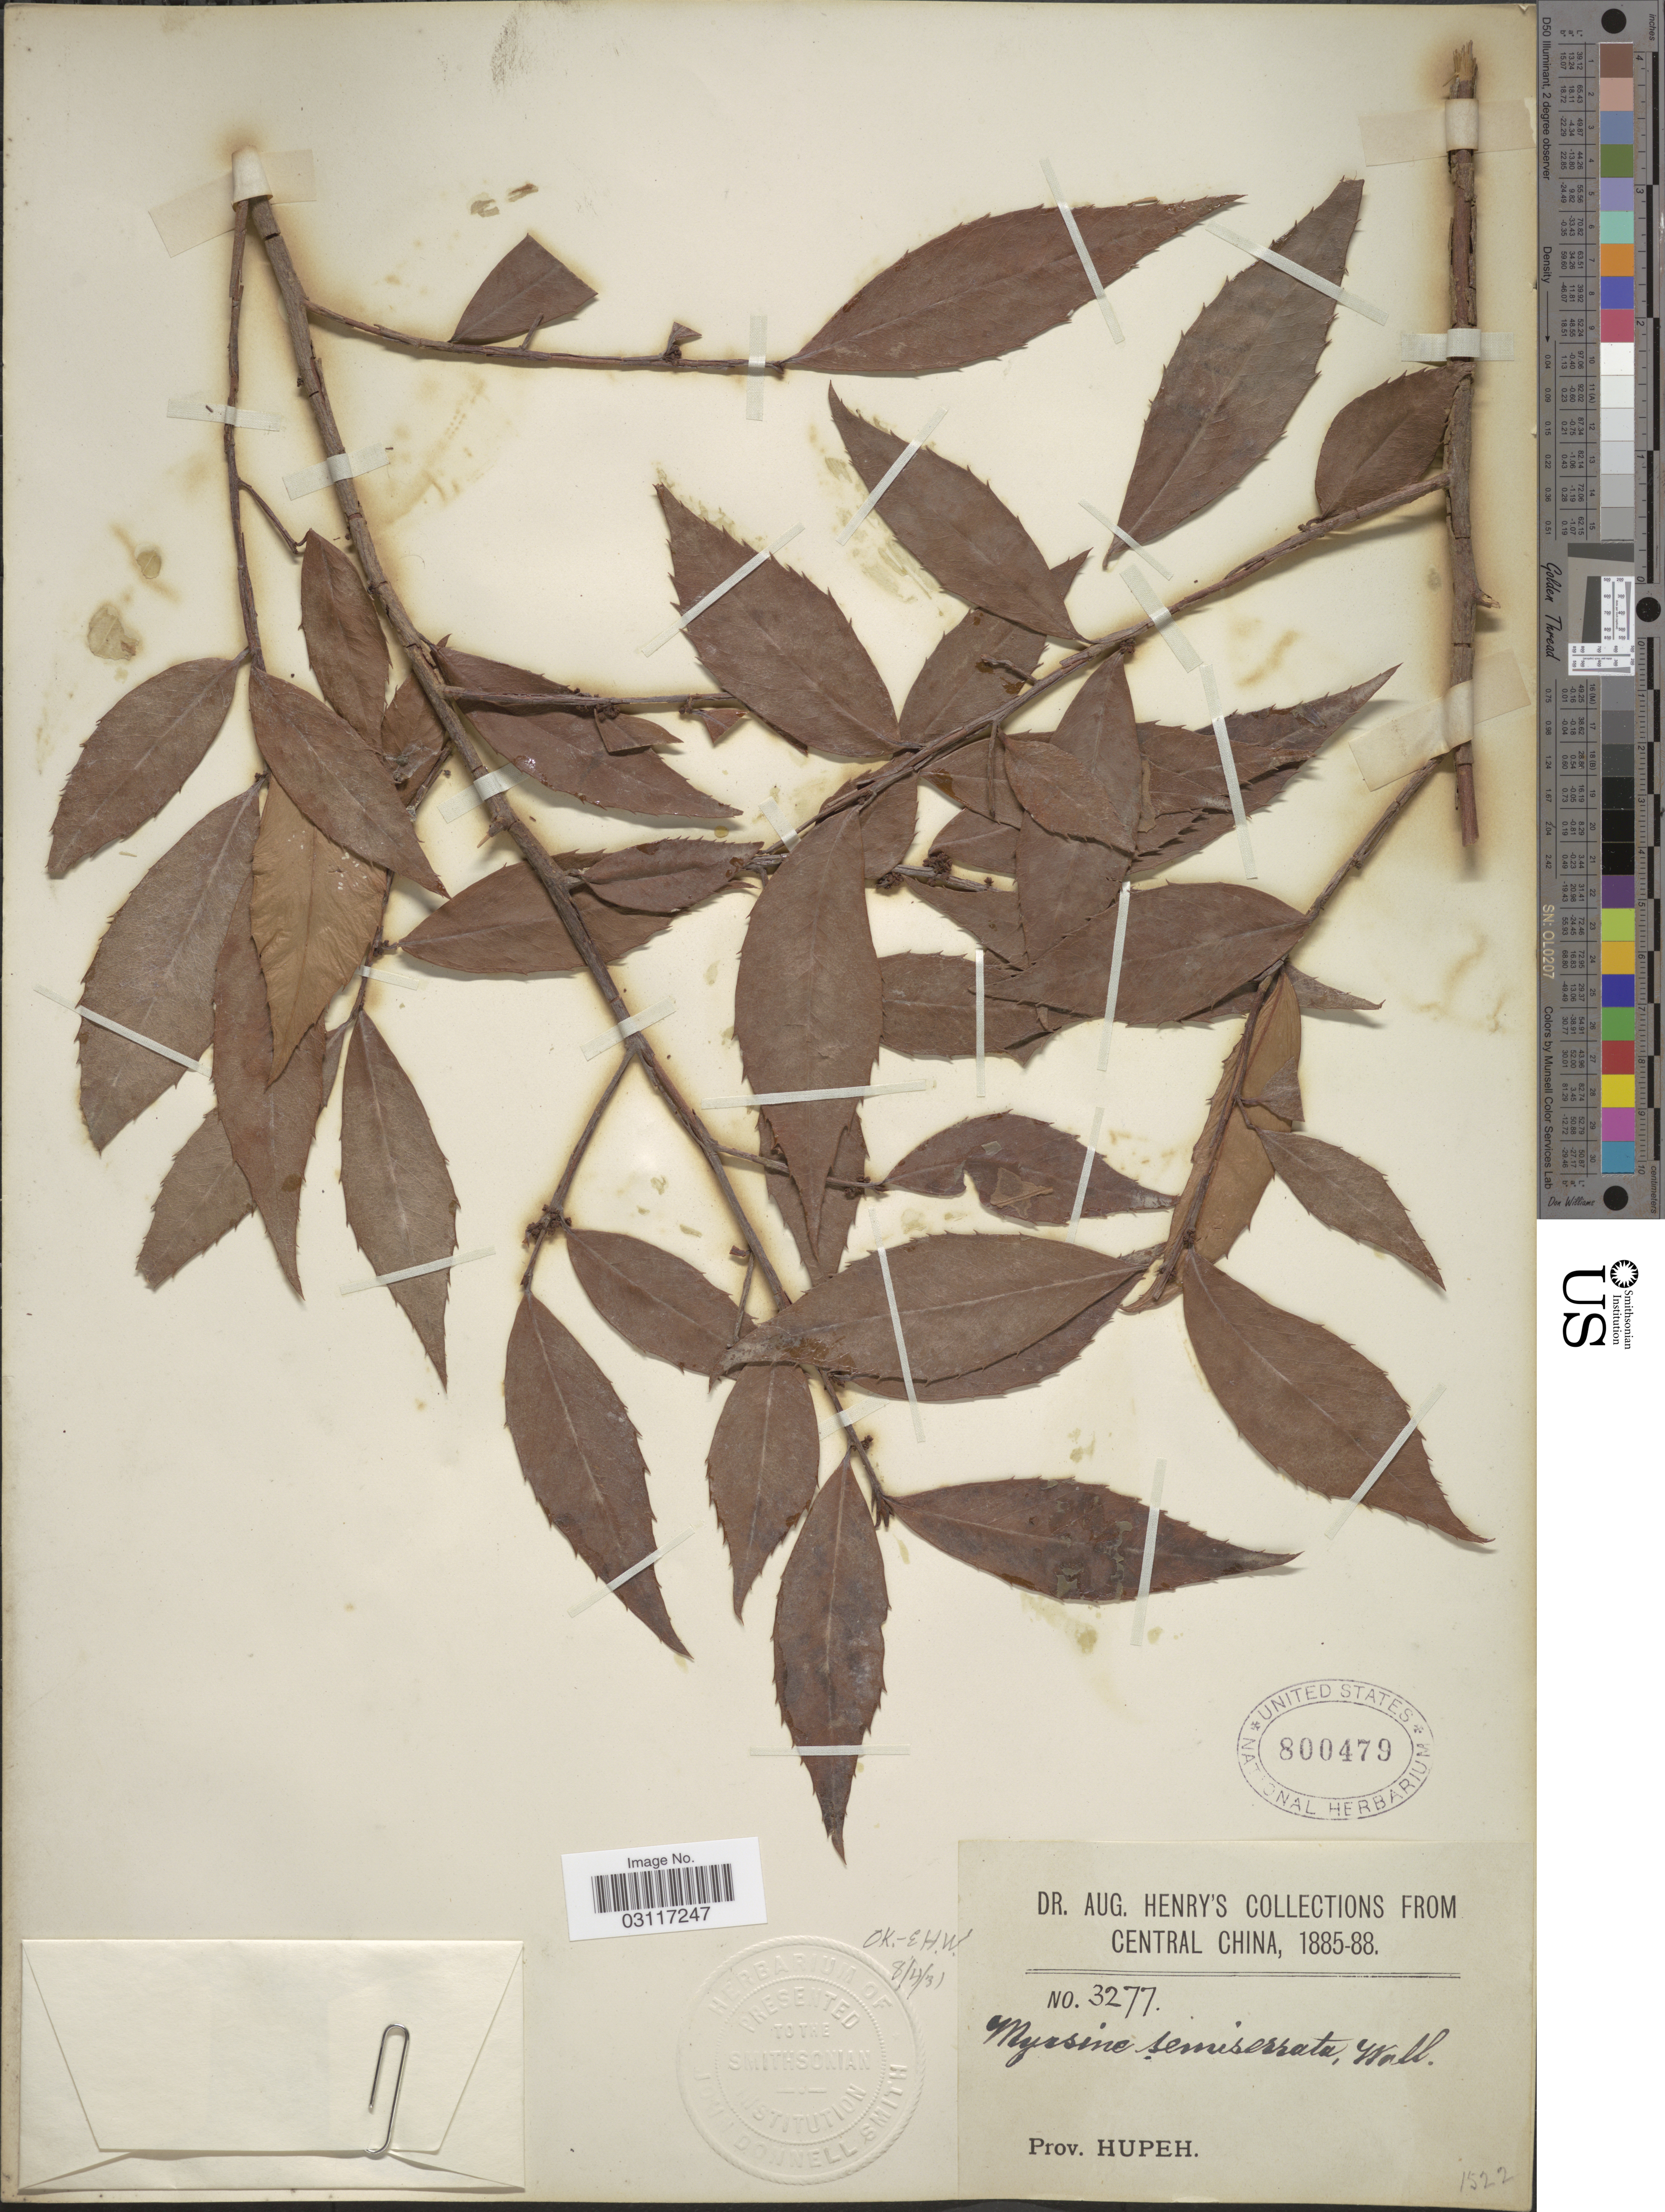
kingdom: Plantae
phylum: Tracheophyta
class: Magnoliopsida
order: Ericales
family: Primulaceae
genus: Myrsine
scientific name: Myrsine semiserrata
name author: Wall.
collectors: A. Henry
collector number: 3277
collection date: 1885/1888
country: China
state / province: Hubei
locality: Central China. Hupeh.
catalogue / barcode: US 800479